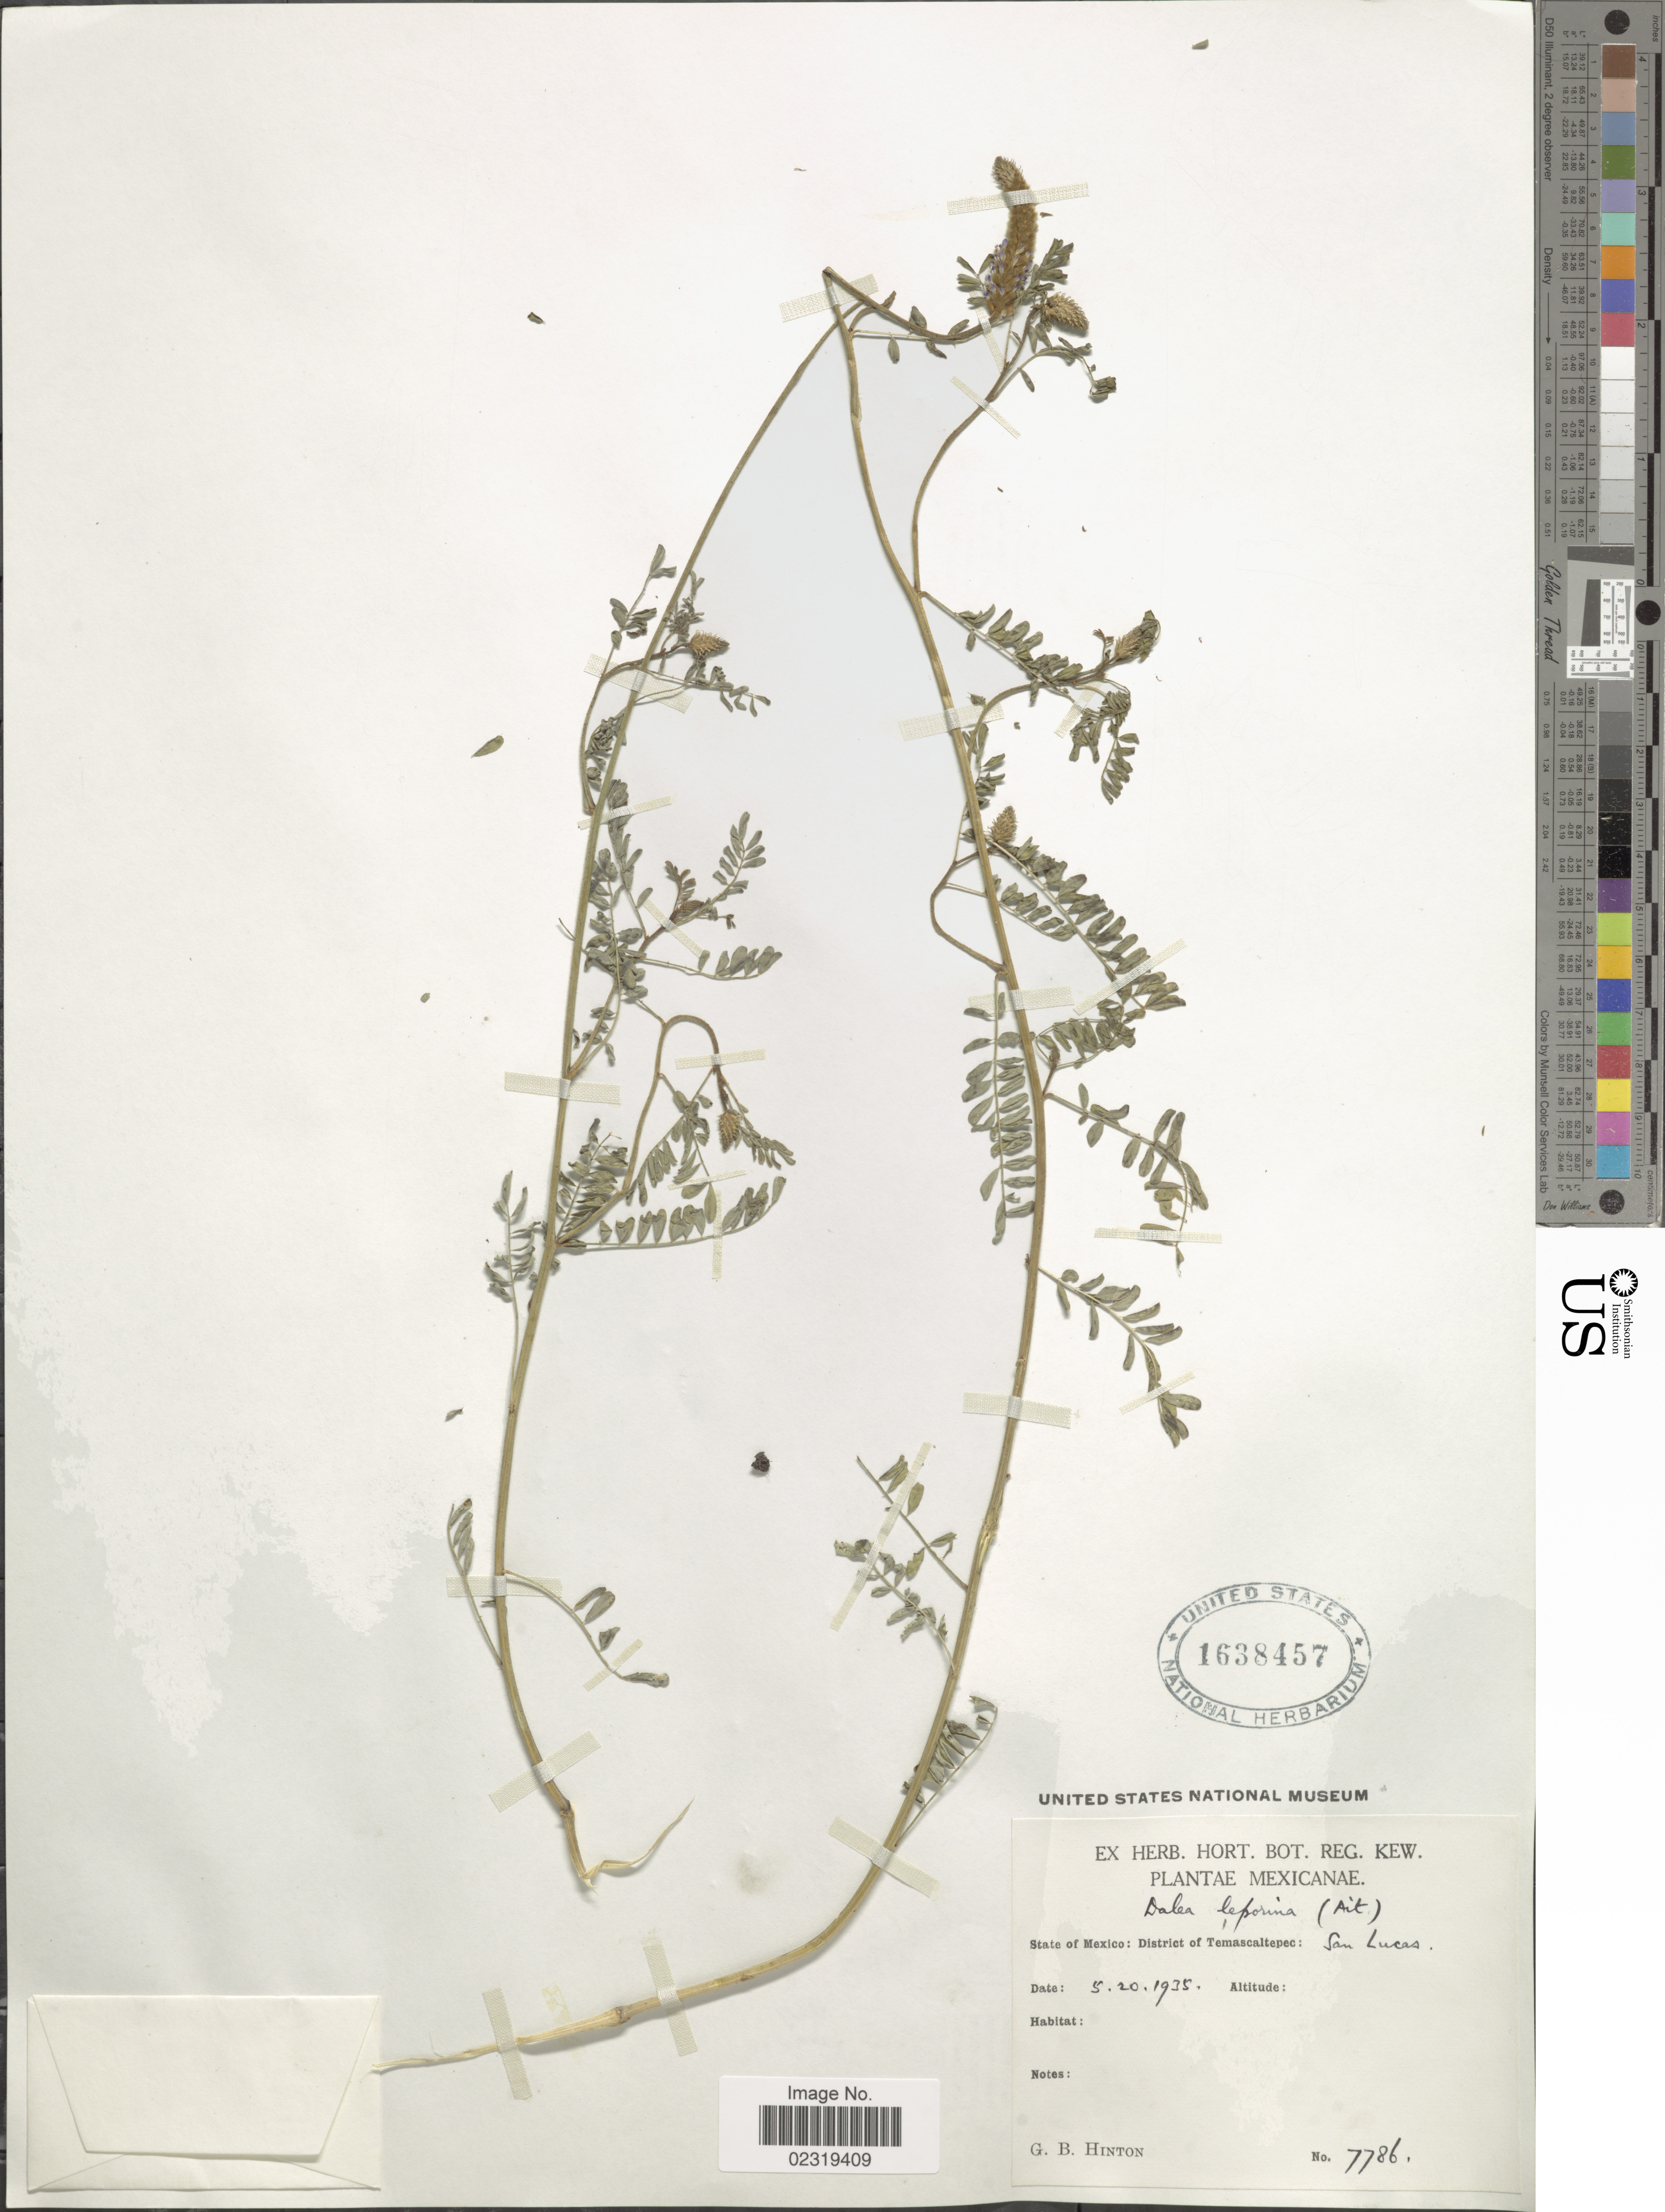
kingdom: Plantae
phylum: Tracheophyta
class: Magnoliopsida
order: Fabales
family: Fabaceae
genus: Dalea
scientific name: Dalea leporina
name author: (Aiton) Bullock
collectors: G. B. Hinton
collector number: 7786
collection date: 1935-05-20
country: Mexico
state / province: México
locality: District of Temascaltepec; San Lucas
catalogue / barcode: US 1638457